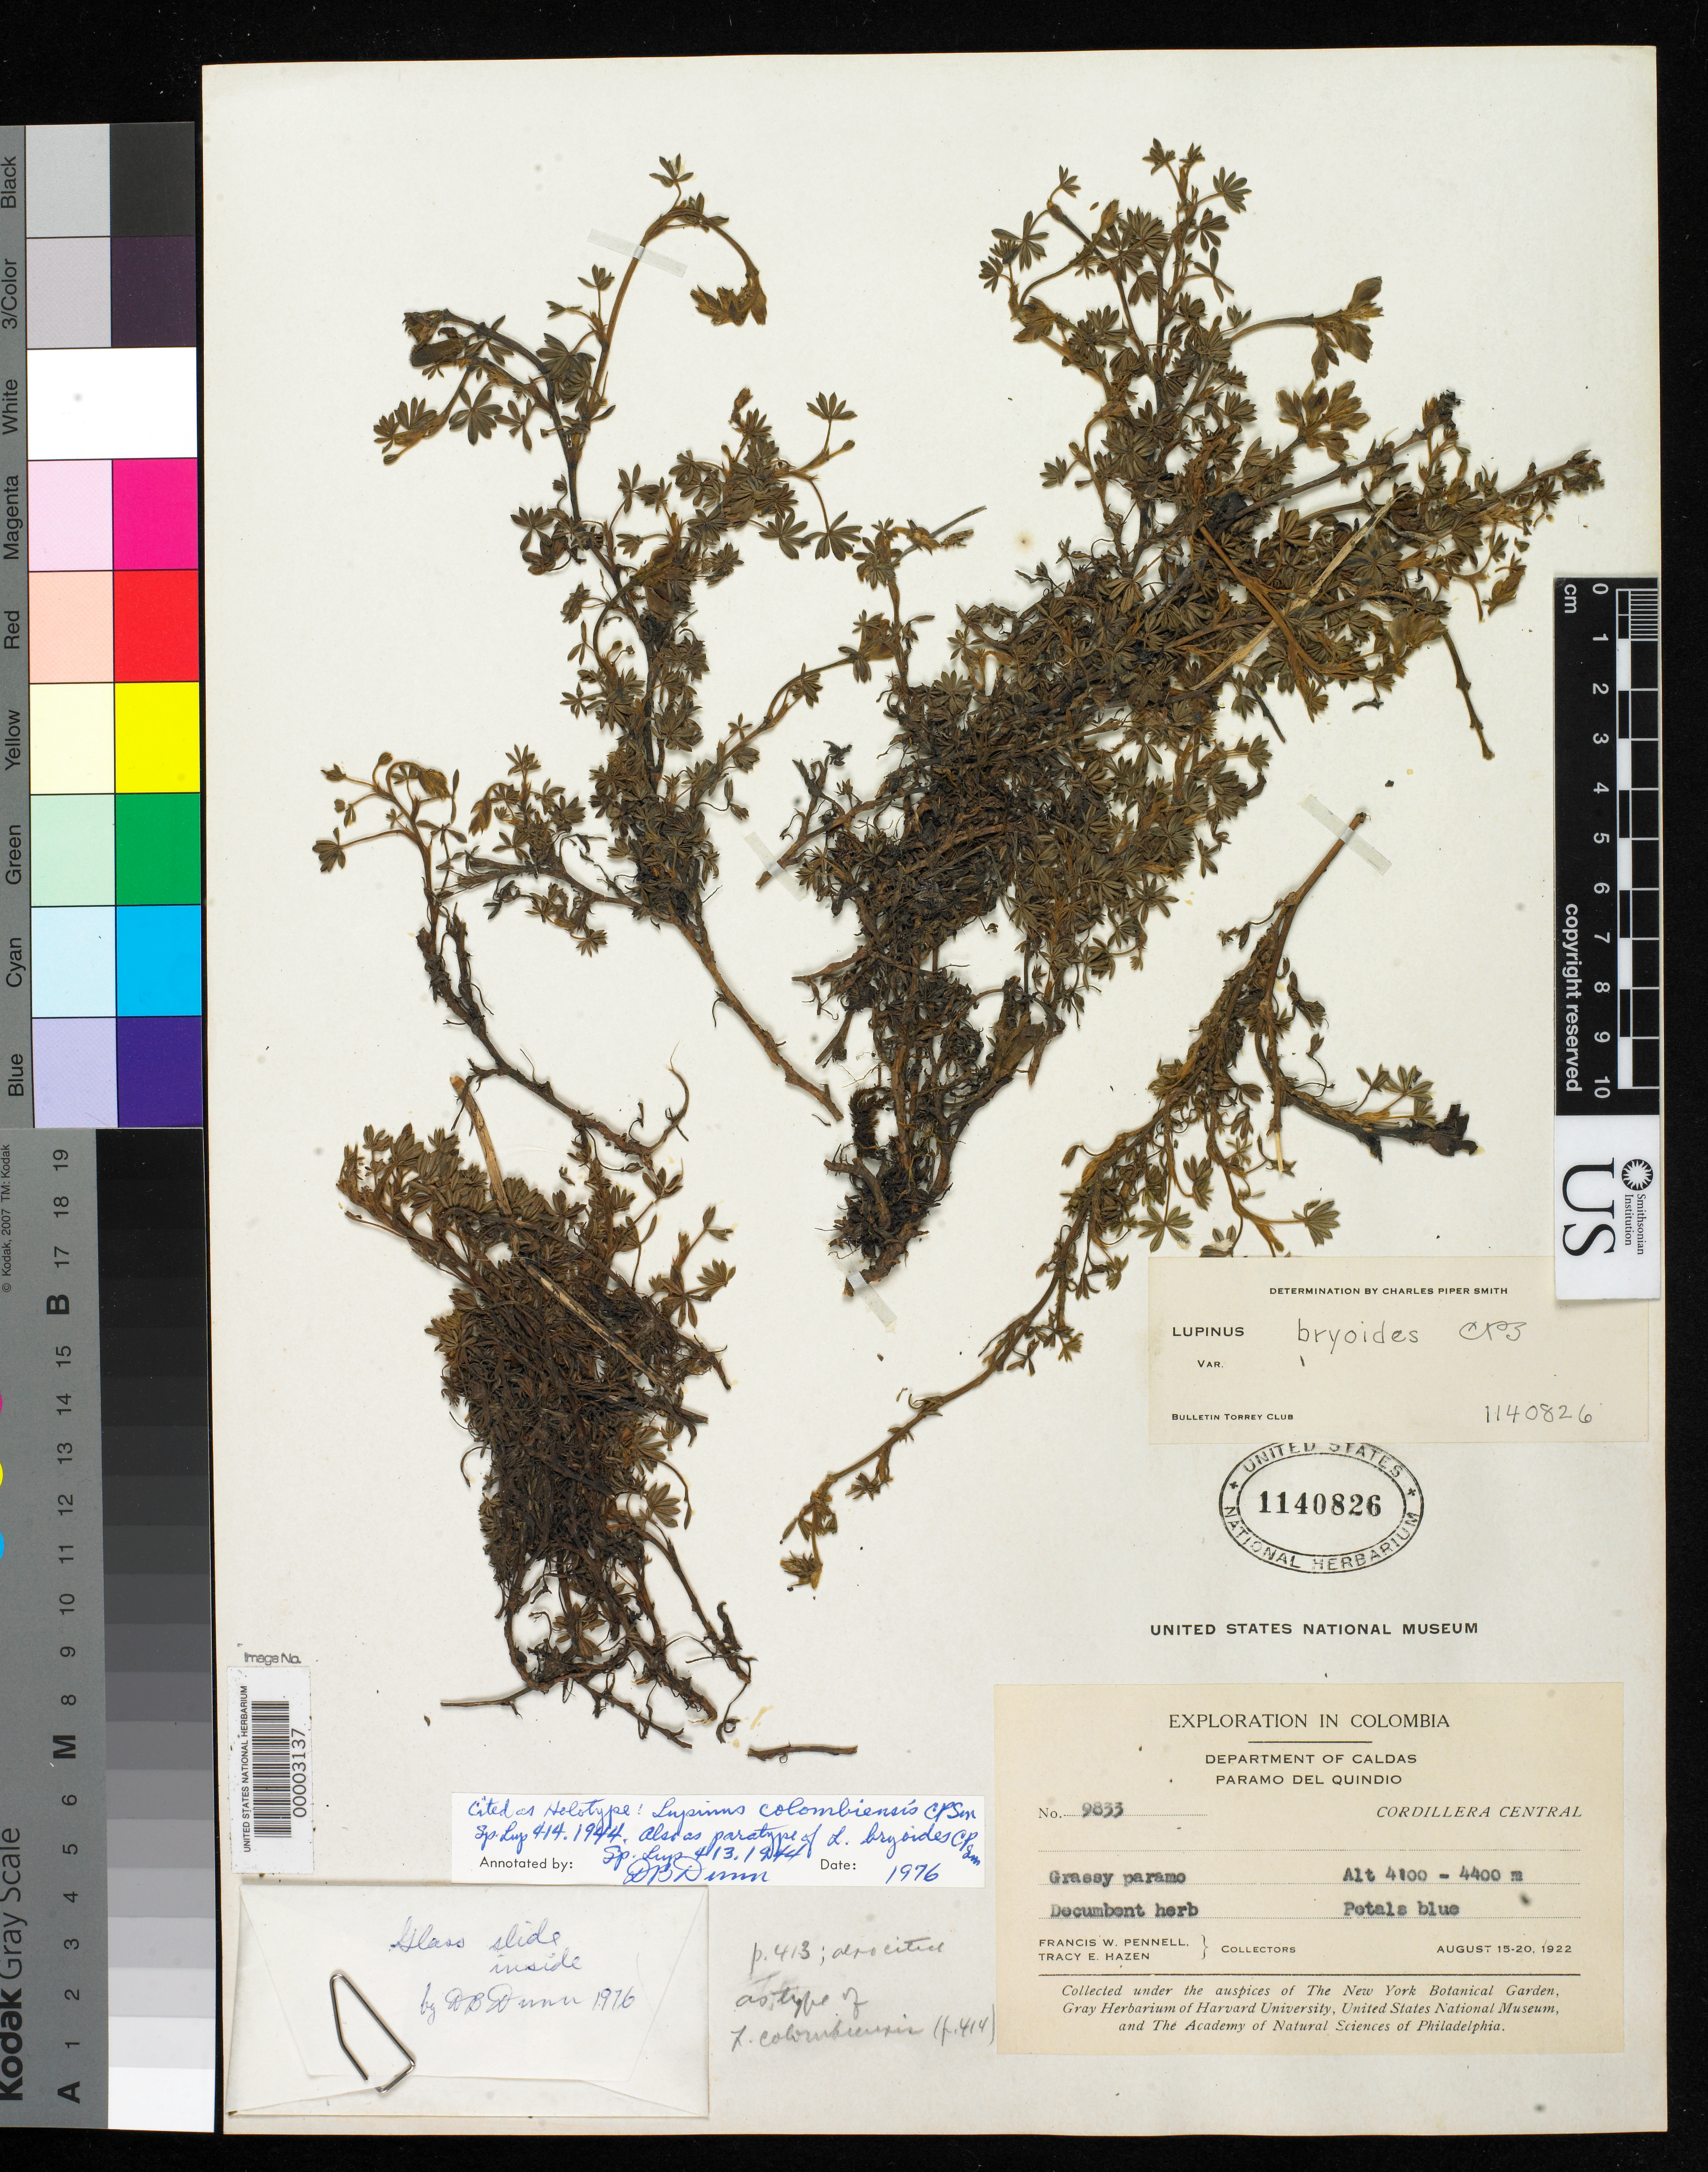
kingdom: Plantae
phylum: Tracheophyta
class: Magnoliopsida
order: Fabales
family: Fabaceae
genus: Lupinus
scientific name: Lupinus colombiensis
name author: C.P. Sm.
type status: Holotype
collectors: F. W. Pennell & T. E. Hazen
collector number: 9833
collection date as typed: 15 Aug 1922 to 20 Aug 1922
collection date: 1922-08-15/1922-08-20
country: Colombia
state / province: Caldas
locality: Paramo del Quindo.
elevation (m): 4100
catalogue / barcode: US 1140826